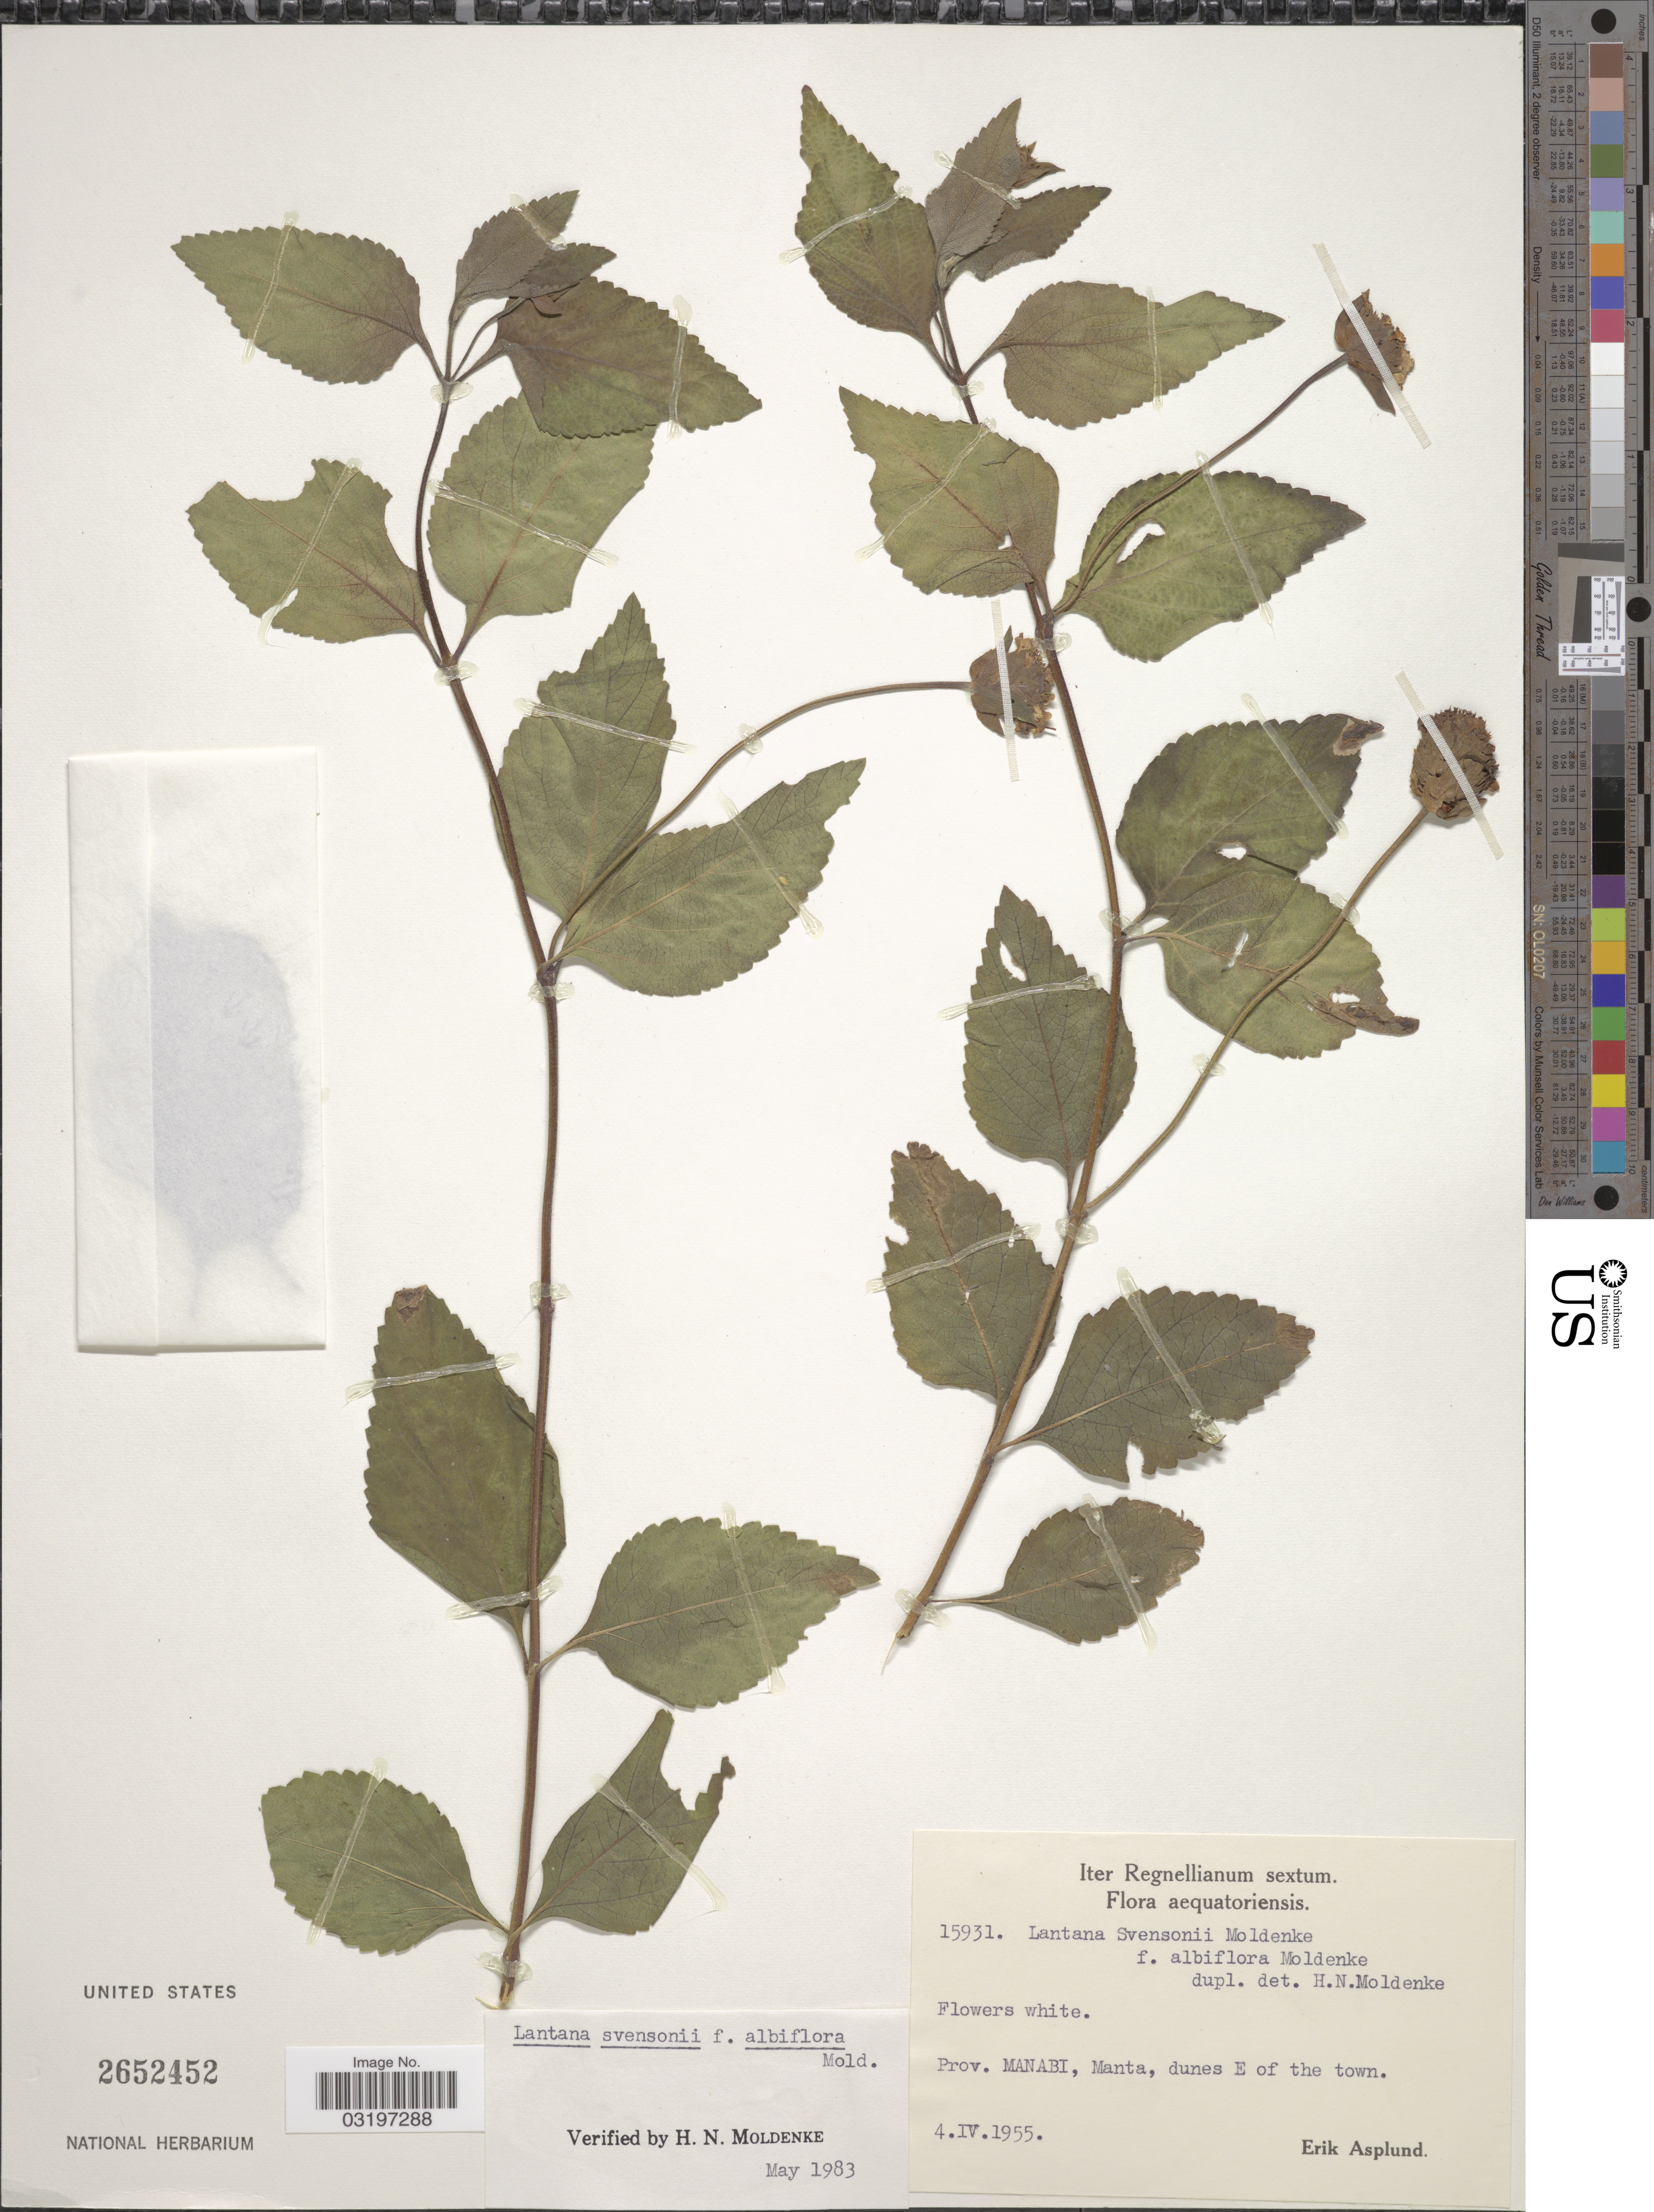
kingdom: Plantae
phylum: Tracheophyta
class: Magnoliopsida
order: Lamiales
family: Verbenaceae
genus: Lantana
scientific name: Lantana svensonii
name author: Moldenke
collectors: E. Asplund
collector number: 15931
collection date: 1955-04-04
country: Ecuador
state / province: Manabí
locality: Manta, dunes E of the town.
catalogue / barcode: US 2652452